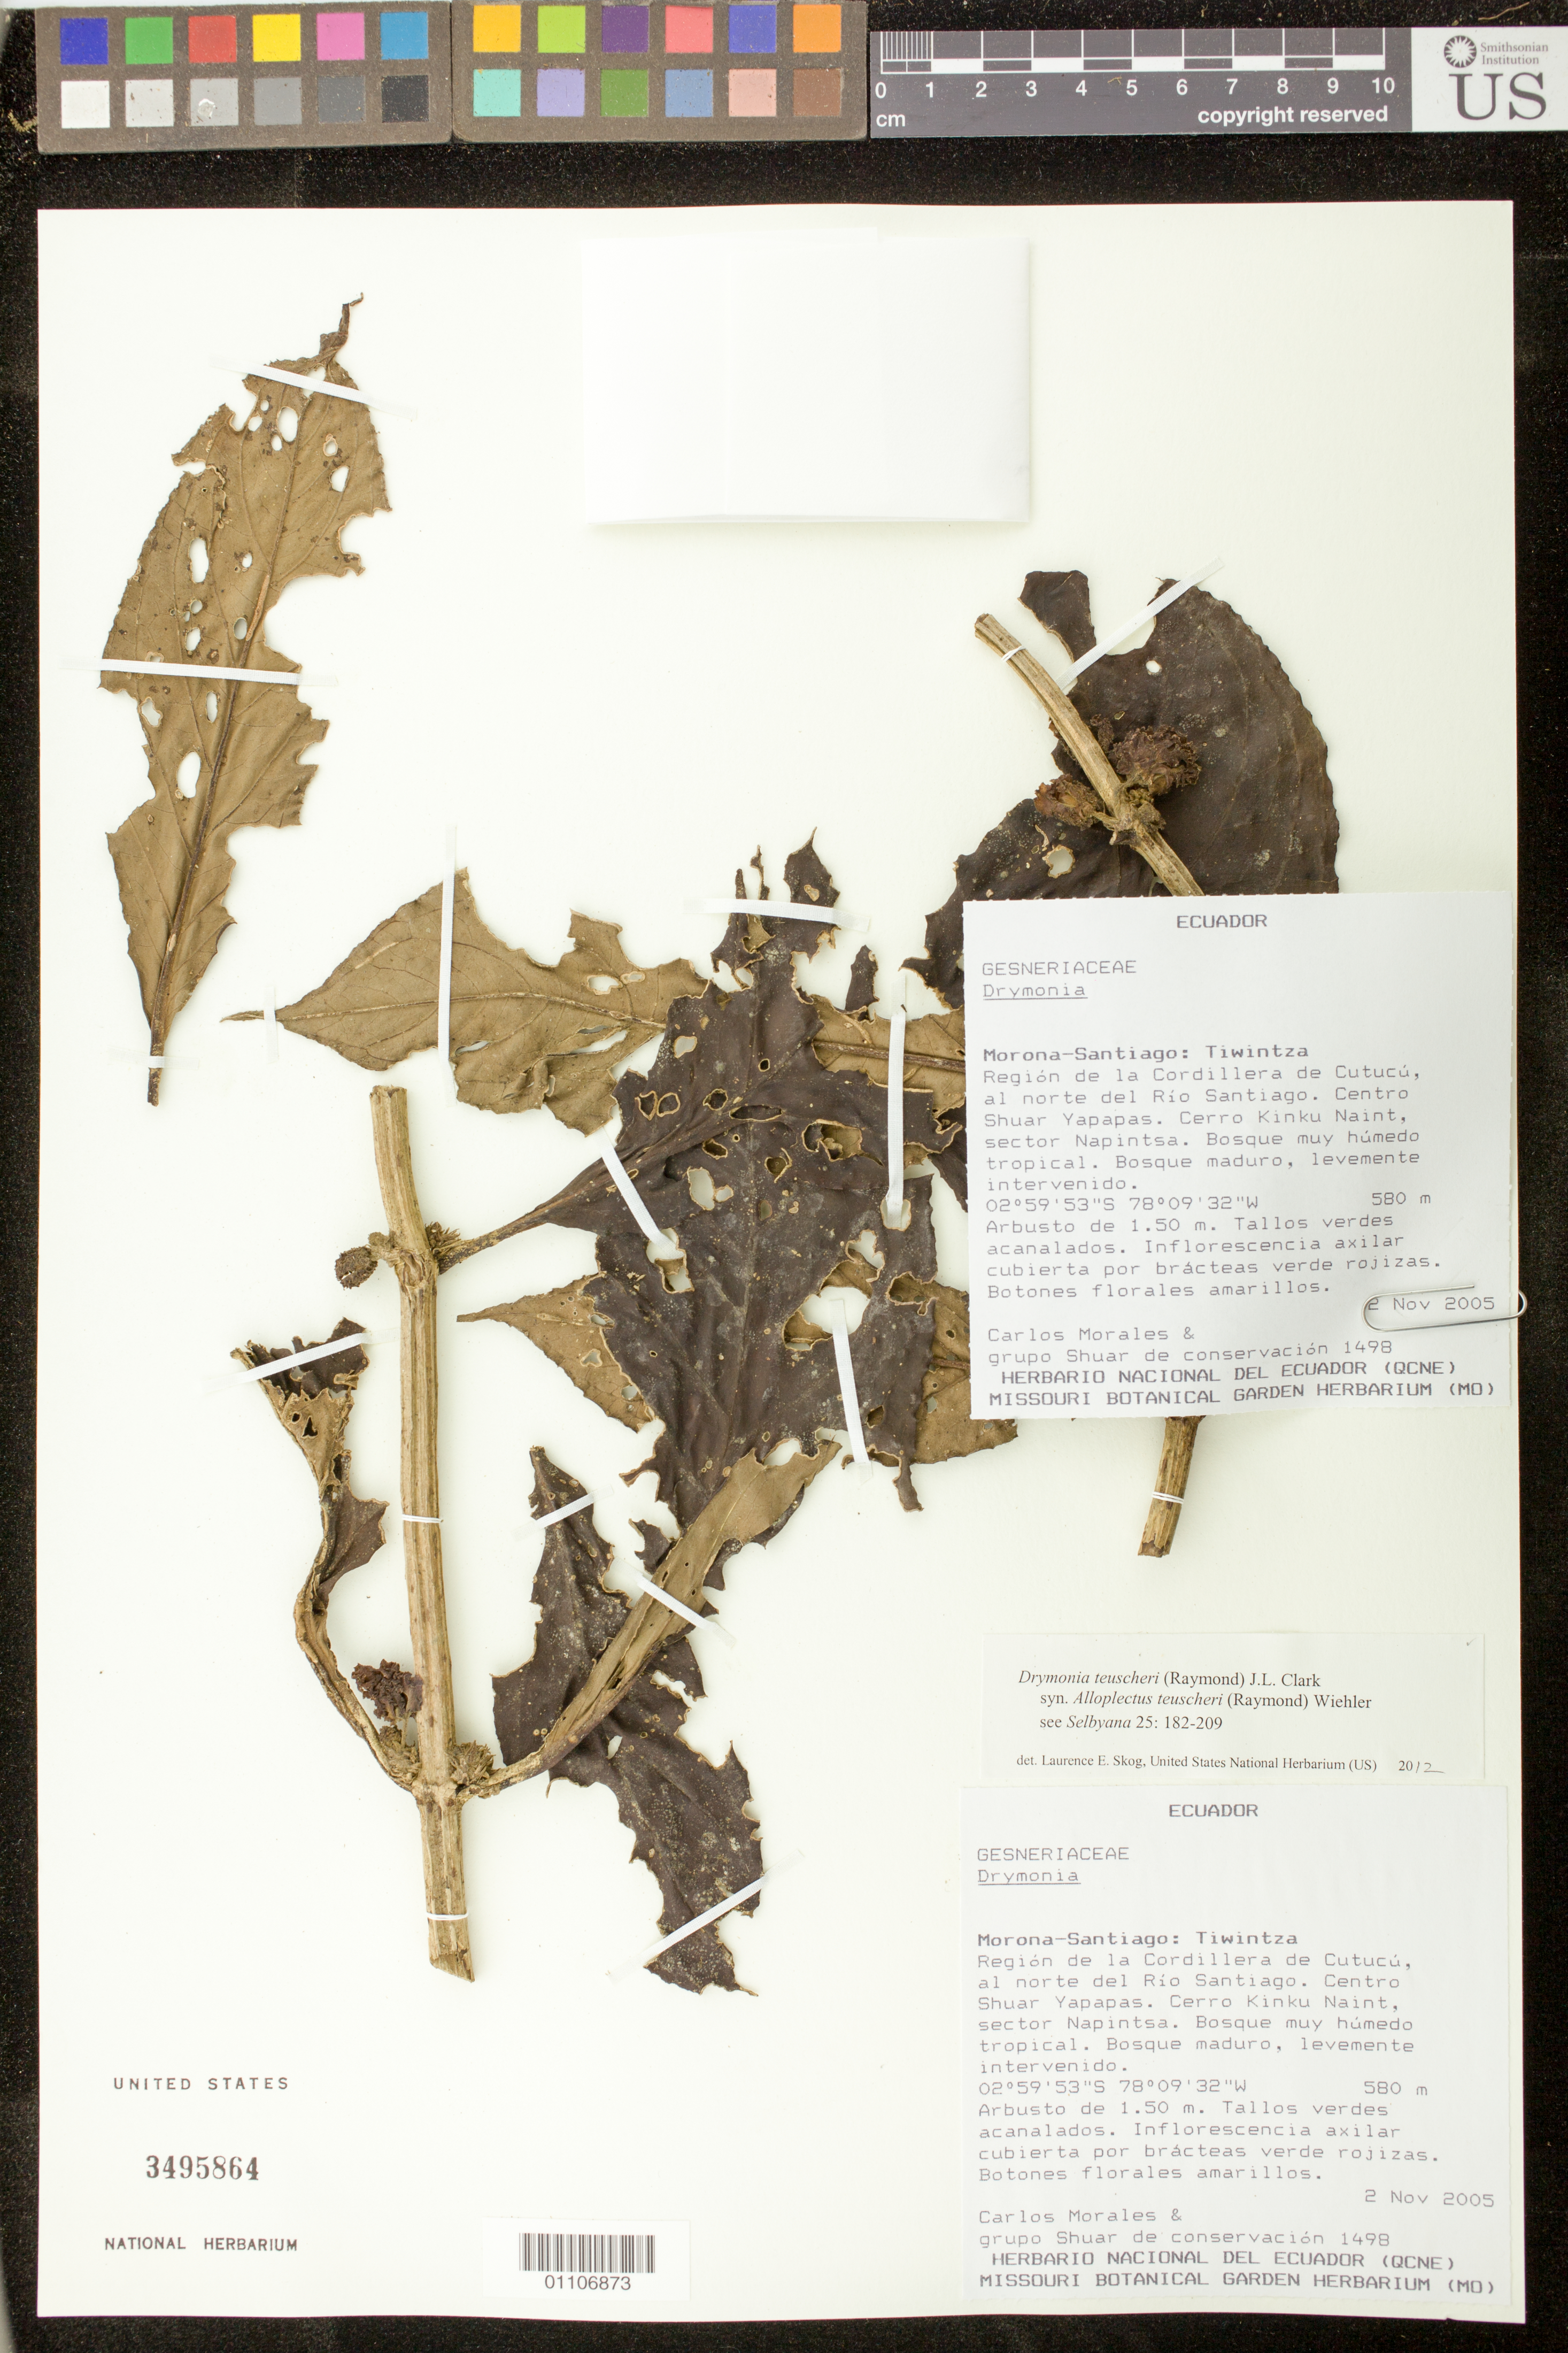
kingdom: Plantae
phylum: Tracheophyta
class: Magnoliopsida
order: Lamiales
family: Gesneriaceae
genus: Drymonia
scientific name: Drymonia teuscheri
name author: (Raymond) J.L. Clark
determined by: Skog, Laurence E.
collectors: C. Morales & Grupo Shuar de conservación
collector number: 1498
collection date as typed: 02 Nov 2005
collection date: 2005-11-02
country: Ecuador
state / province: Morona-Santiago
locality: Morona-Santiago: Tiwintza. Región de la Cordillera de Cutucu, al norte del Río Santiago. Centro Shuar Yapapas. Cerro Kinku Naint, sector Napintsa.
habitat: Bosque muy húmedo tropical. Bosque maduro, levemente intervenido.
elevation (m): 580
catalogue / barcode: US 3495864